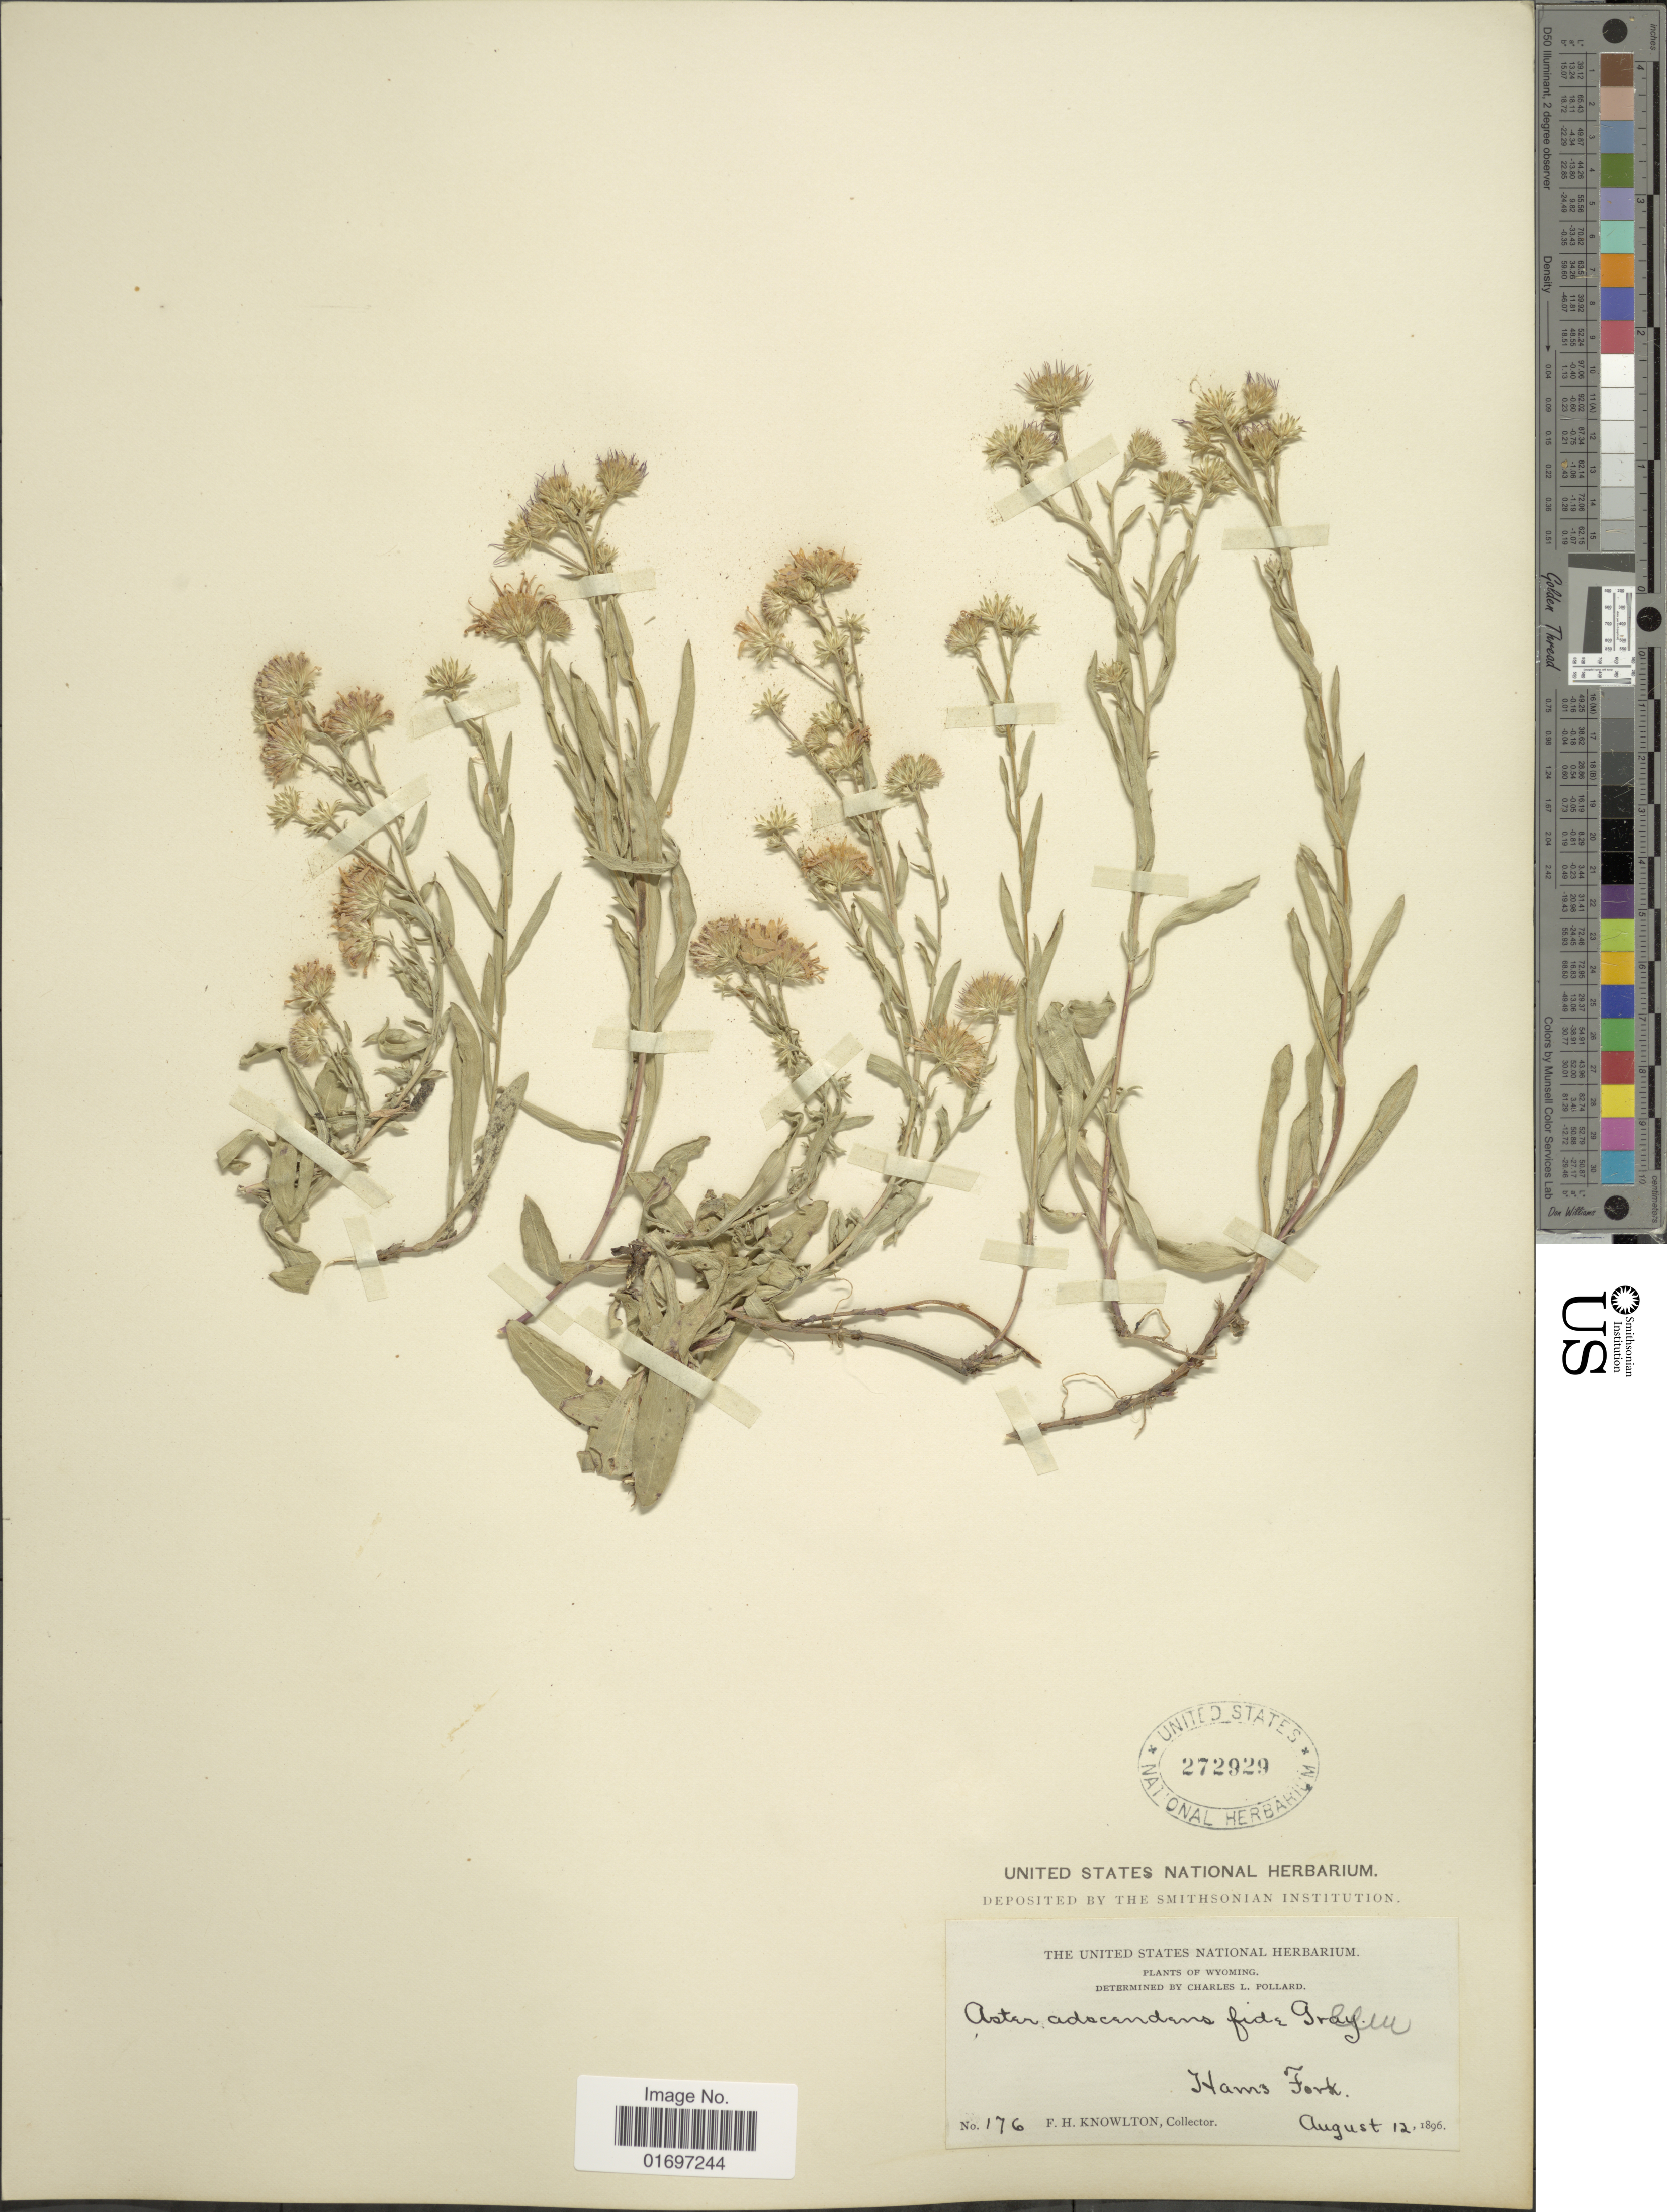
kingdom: Plantae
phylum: Tracheophyta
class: Magnoliopsida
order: Asterales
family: Asteraceae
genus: Symphyotrichum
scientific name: Symphyotrichum ascendens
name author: (Lindl.) G.L. Nesom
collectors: F. H. Knowlton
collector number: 176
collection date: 1896-08-12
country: United States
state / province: Wyoming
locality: Hams Fork.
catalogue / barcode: US 272929